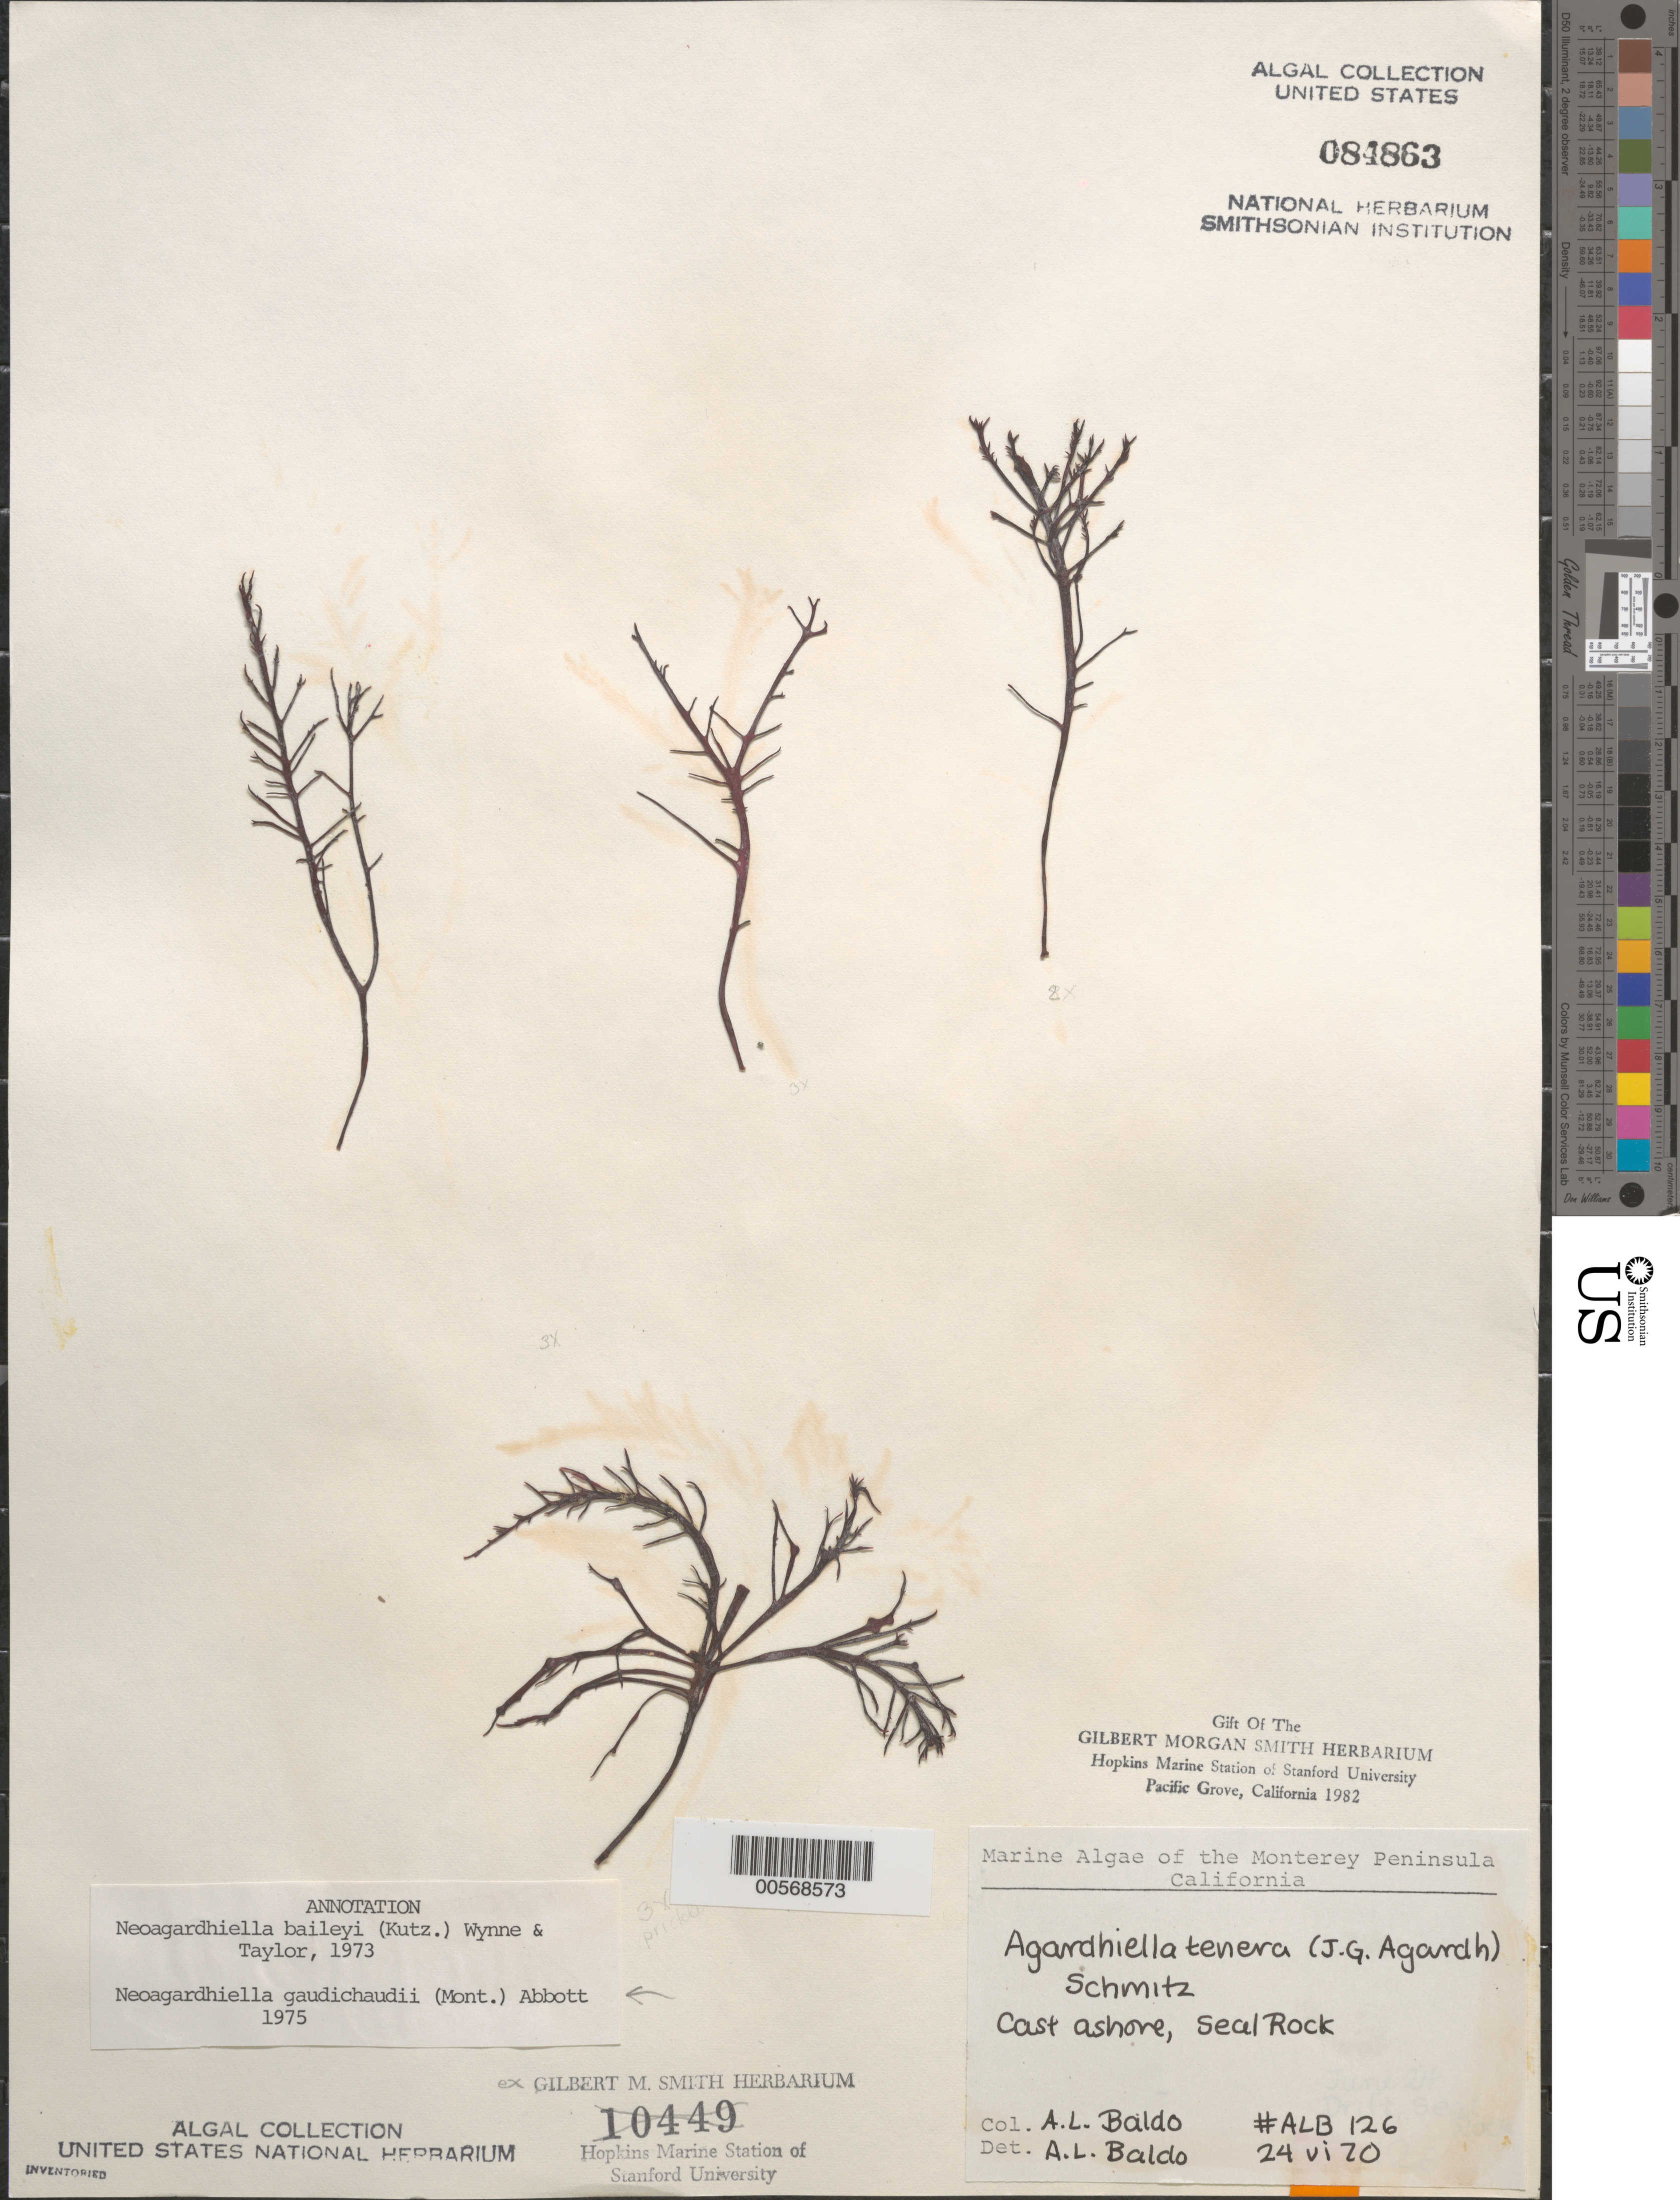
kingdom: Plantae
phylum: Rhodophyta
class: Florideophyceae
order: Gigartinales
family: Solieriaceae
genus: Sarcodiotheca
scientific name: Sarcodiotheca gaudichaudii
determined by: Algae name updating Project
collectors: A. Baldo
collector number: ALB 126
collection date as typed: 24 Jun 1970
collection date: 1970-06-24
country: United States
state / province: California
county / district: Monterey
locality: Seal Rock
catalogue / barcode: US 84863